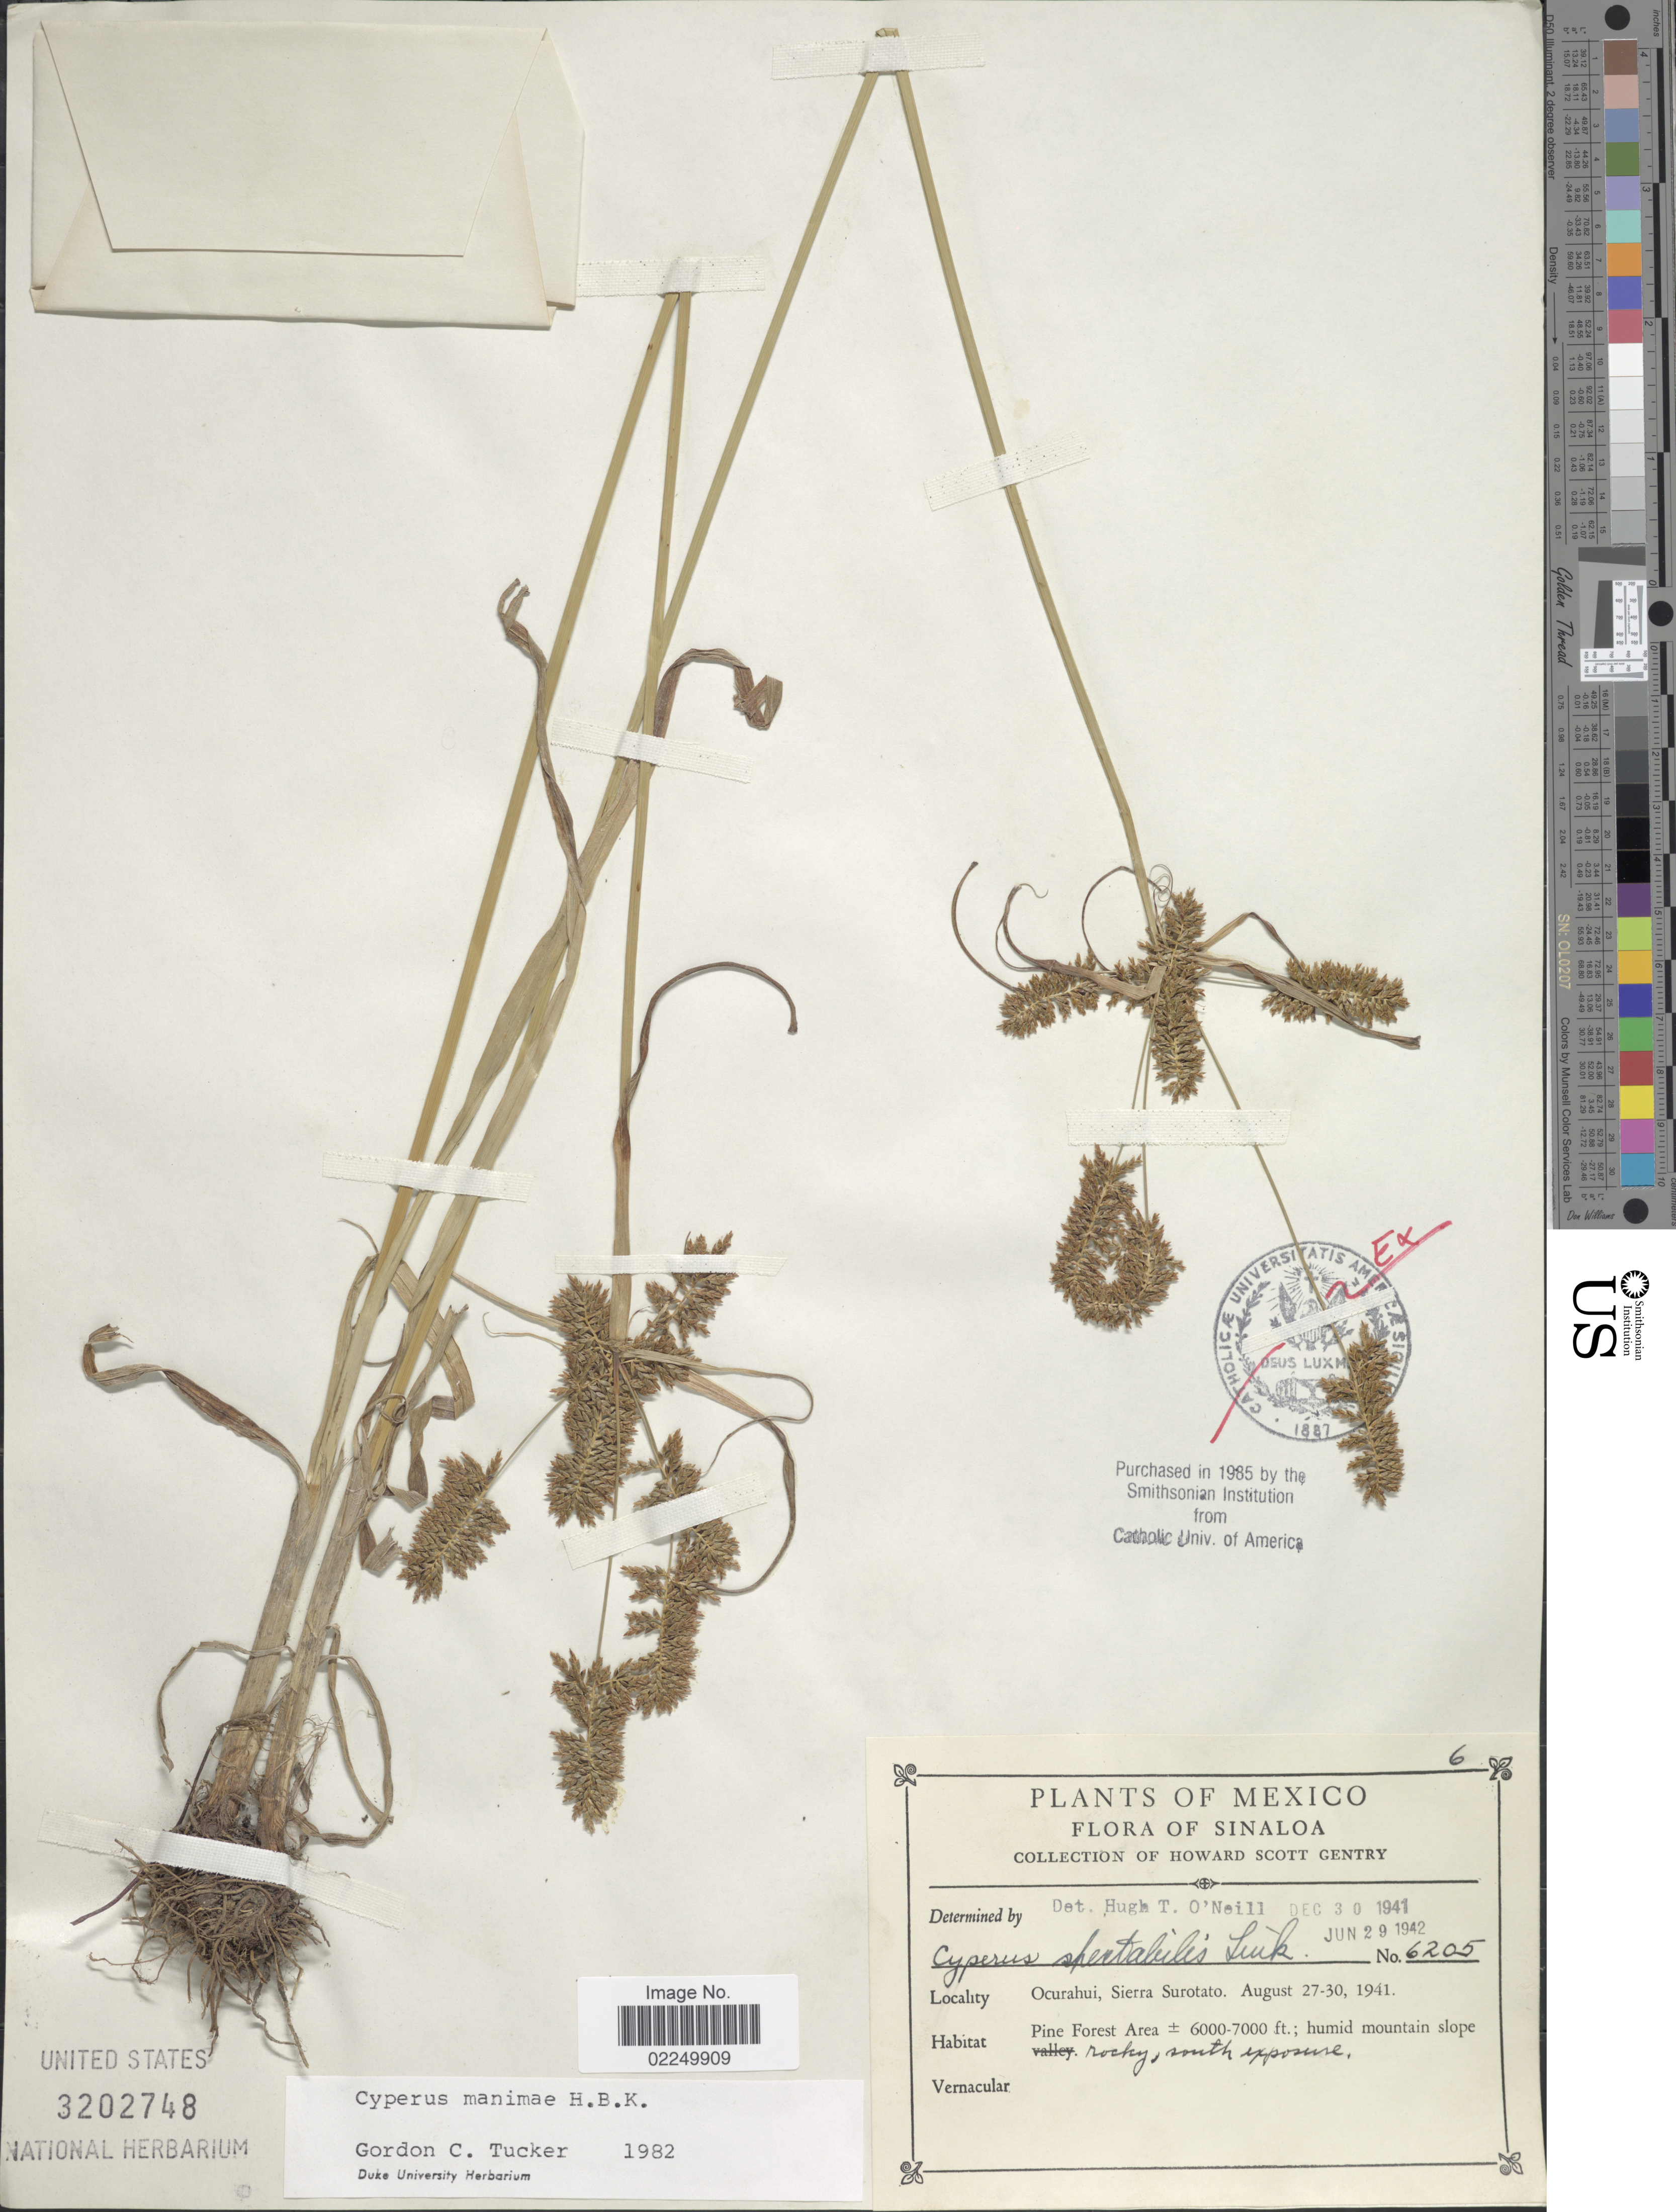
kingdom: Plantae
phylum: Tracheophyta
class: Liliopsida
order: Poales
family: Cyperaceae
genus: Cyperus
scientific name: Cyperus manimae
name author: Kunth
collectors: H. S. Gentry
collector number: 6205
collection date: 1941-08-27/1941-08-30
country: Mexico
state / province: Sinaloa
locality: Ocurahui, Sierra Surotato, Pine Forest Area; humid mountain slope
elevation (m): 1829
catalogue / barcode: US 3202748